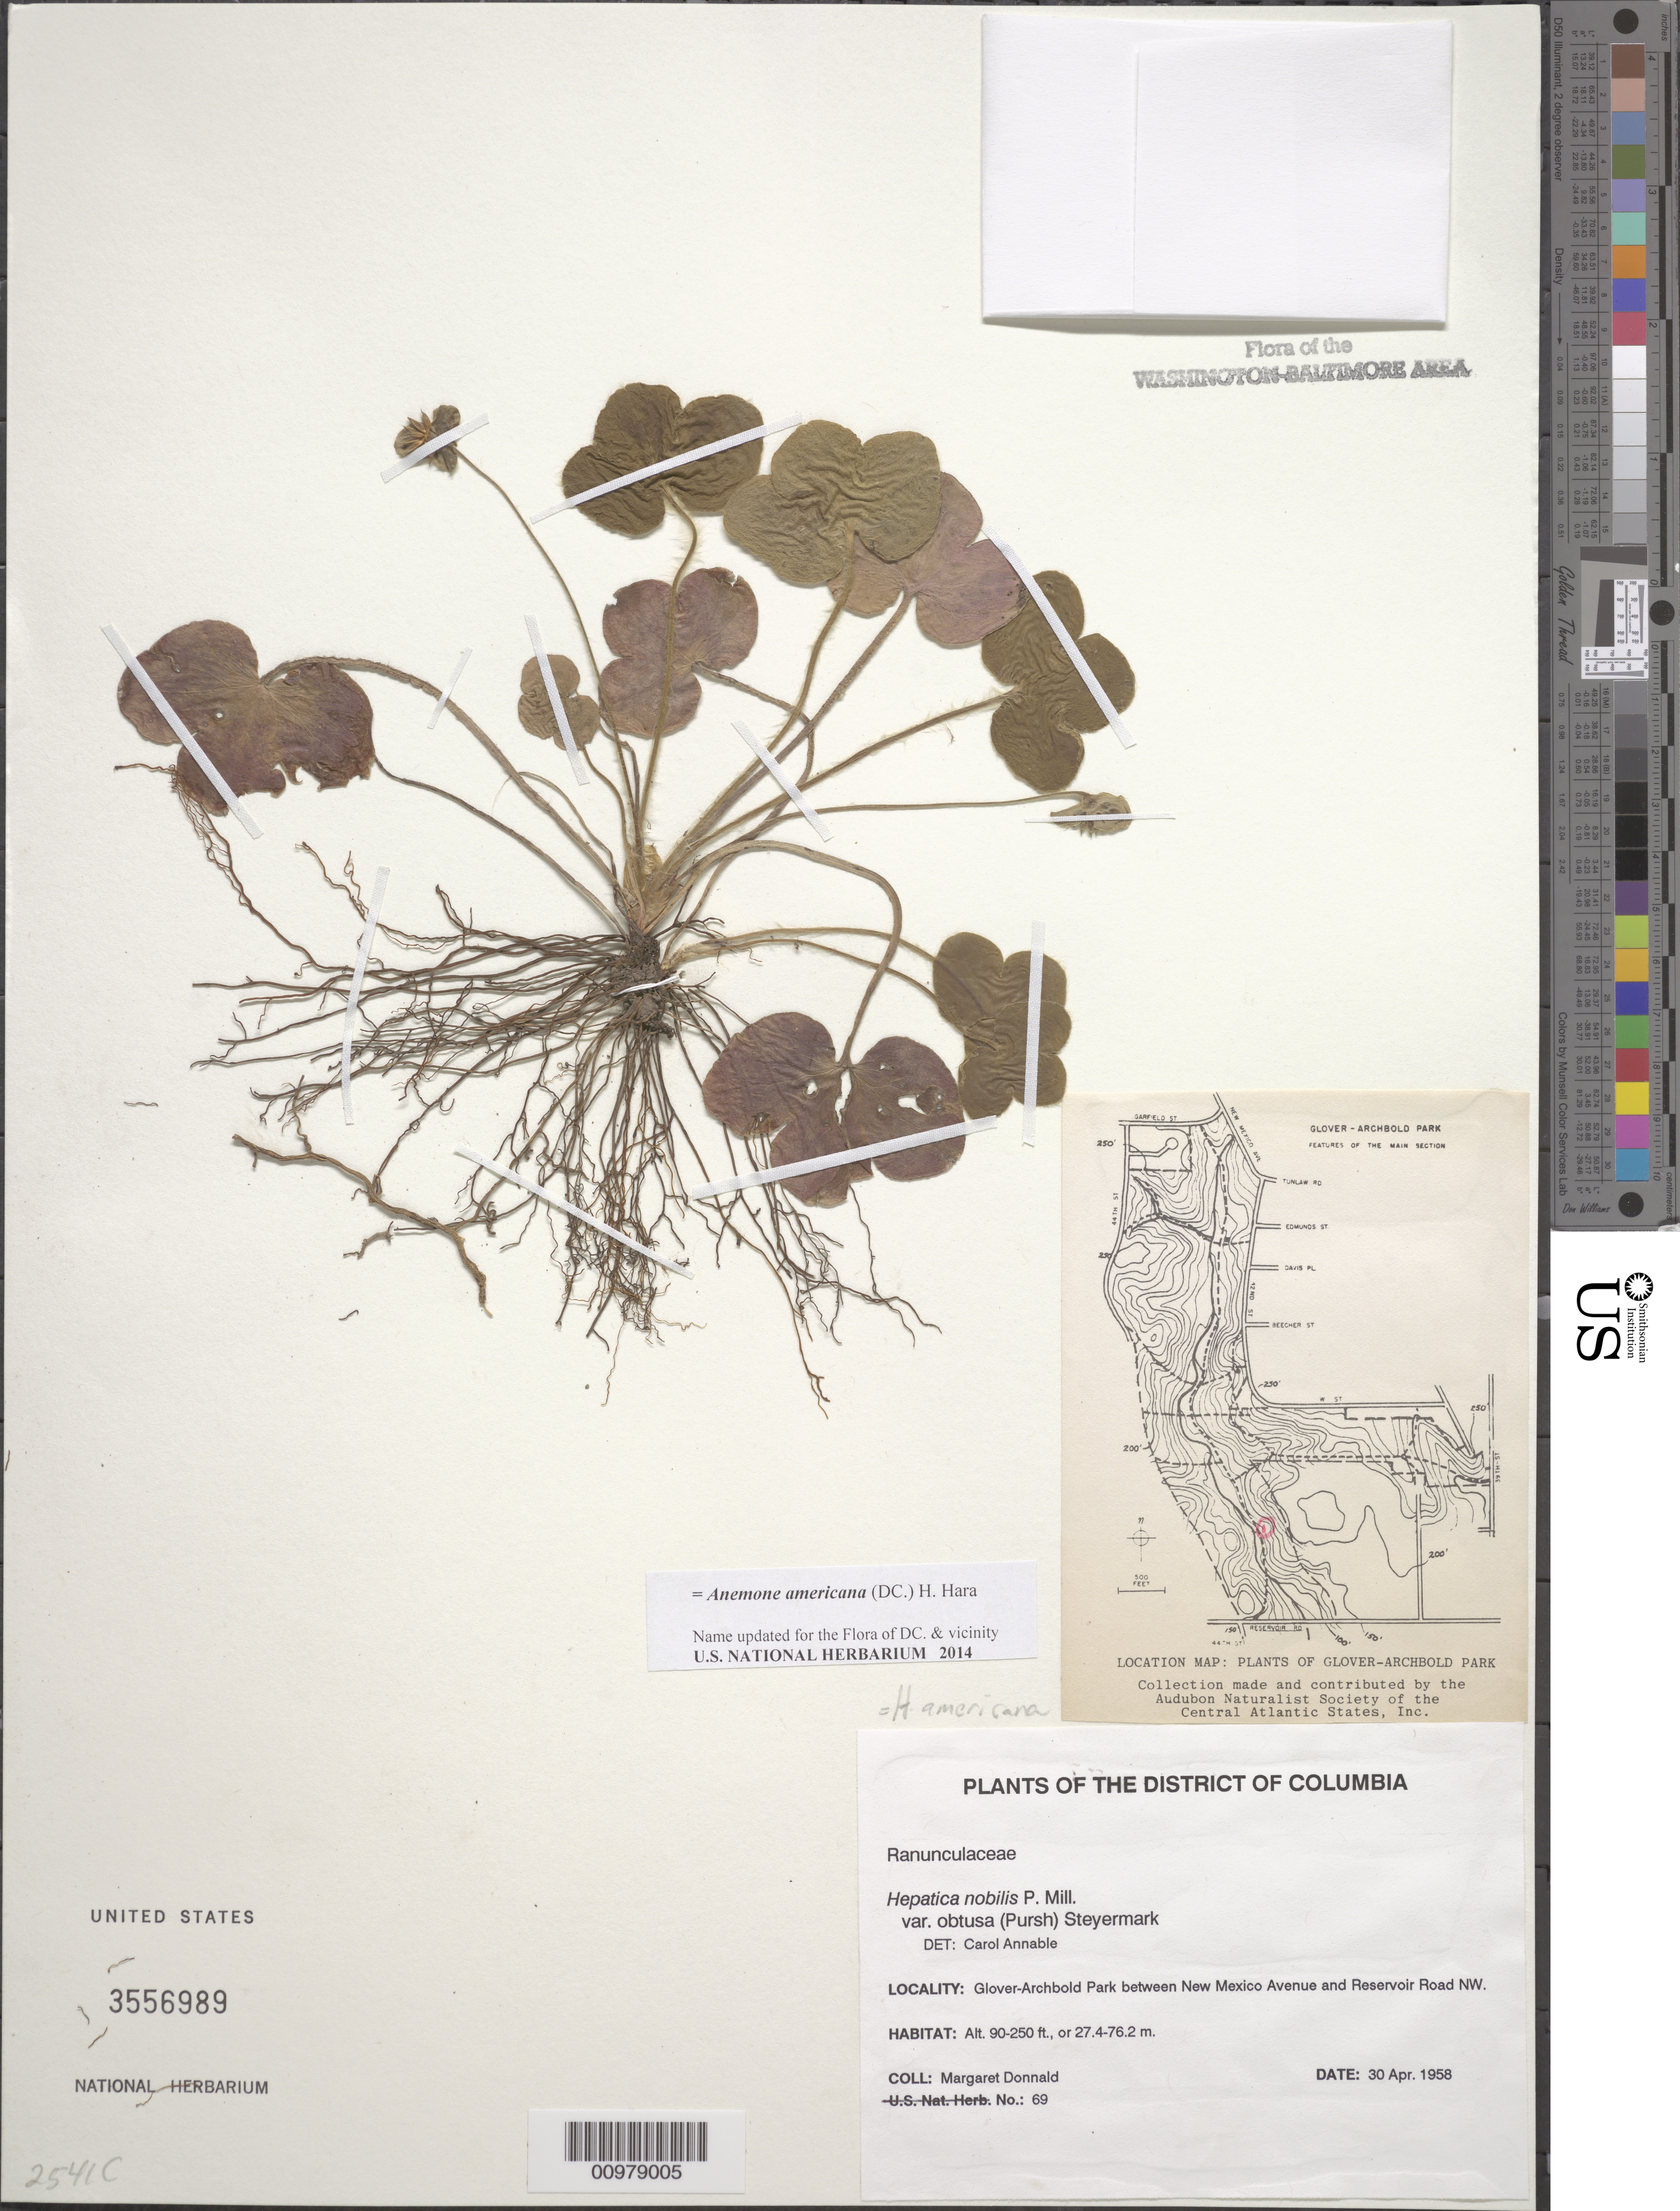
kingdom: Plantae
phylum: Tracheophyta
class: Magnoliopsida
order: Ranunculales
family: Ranunculaceae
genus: Hepatica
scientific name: Hepatica americana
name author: (DC.) Ker Gawl.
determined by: Annable, C. R.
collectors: M. Donnald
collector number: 69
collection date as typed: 30 Apr 1958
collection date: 1958-04-30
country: United States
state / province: District of Columbia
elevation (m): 27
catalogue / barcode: US 3556989